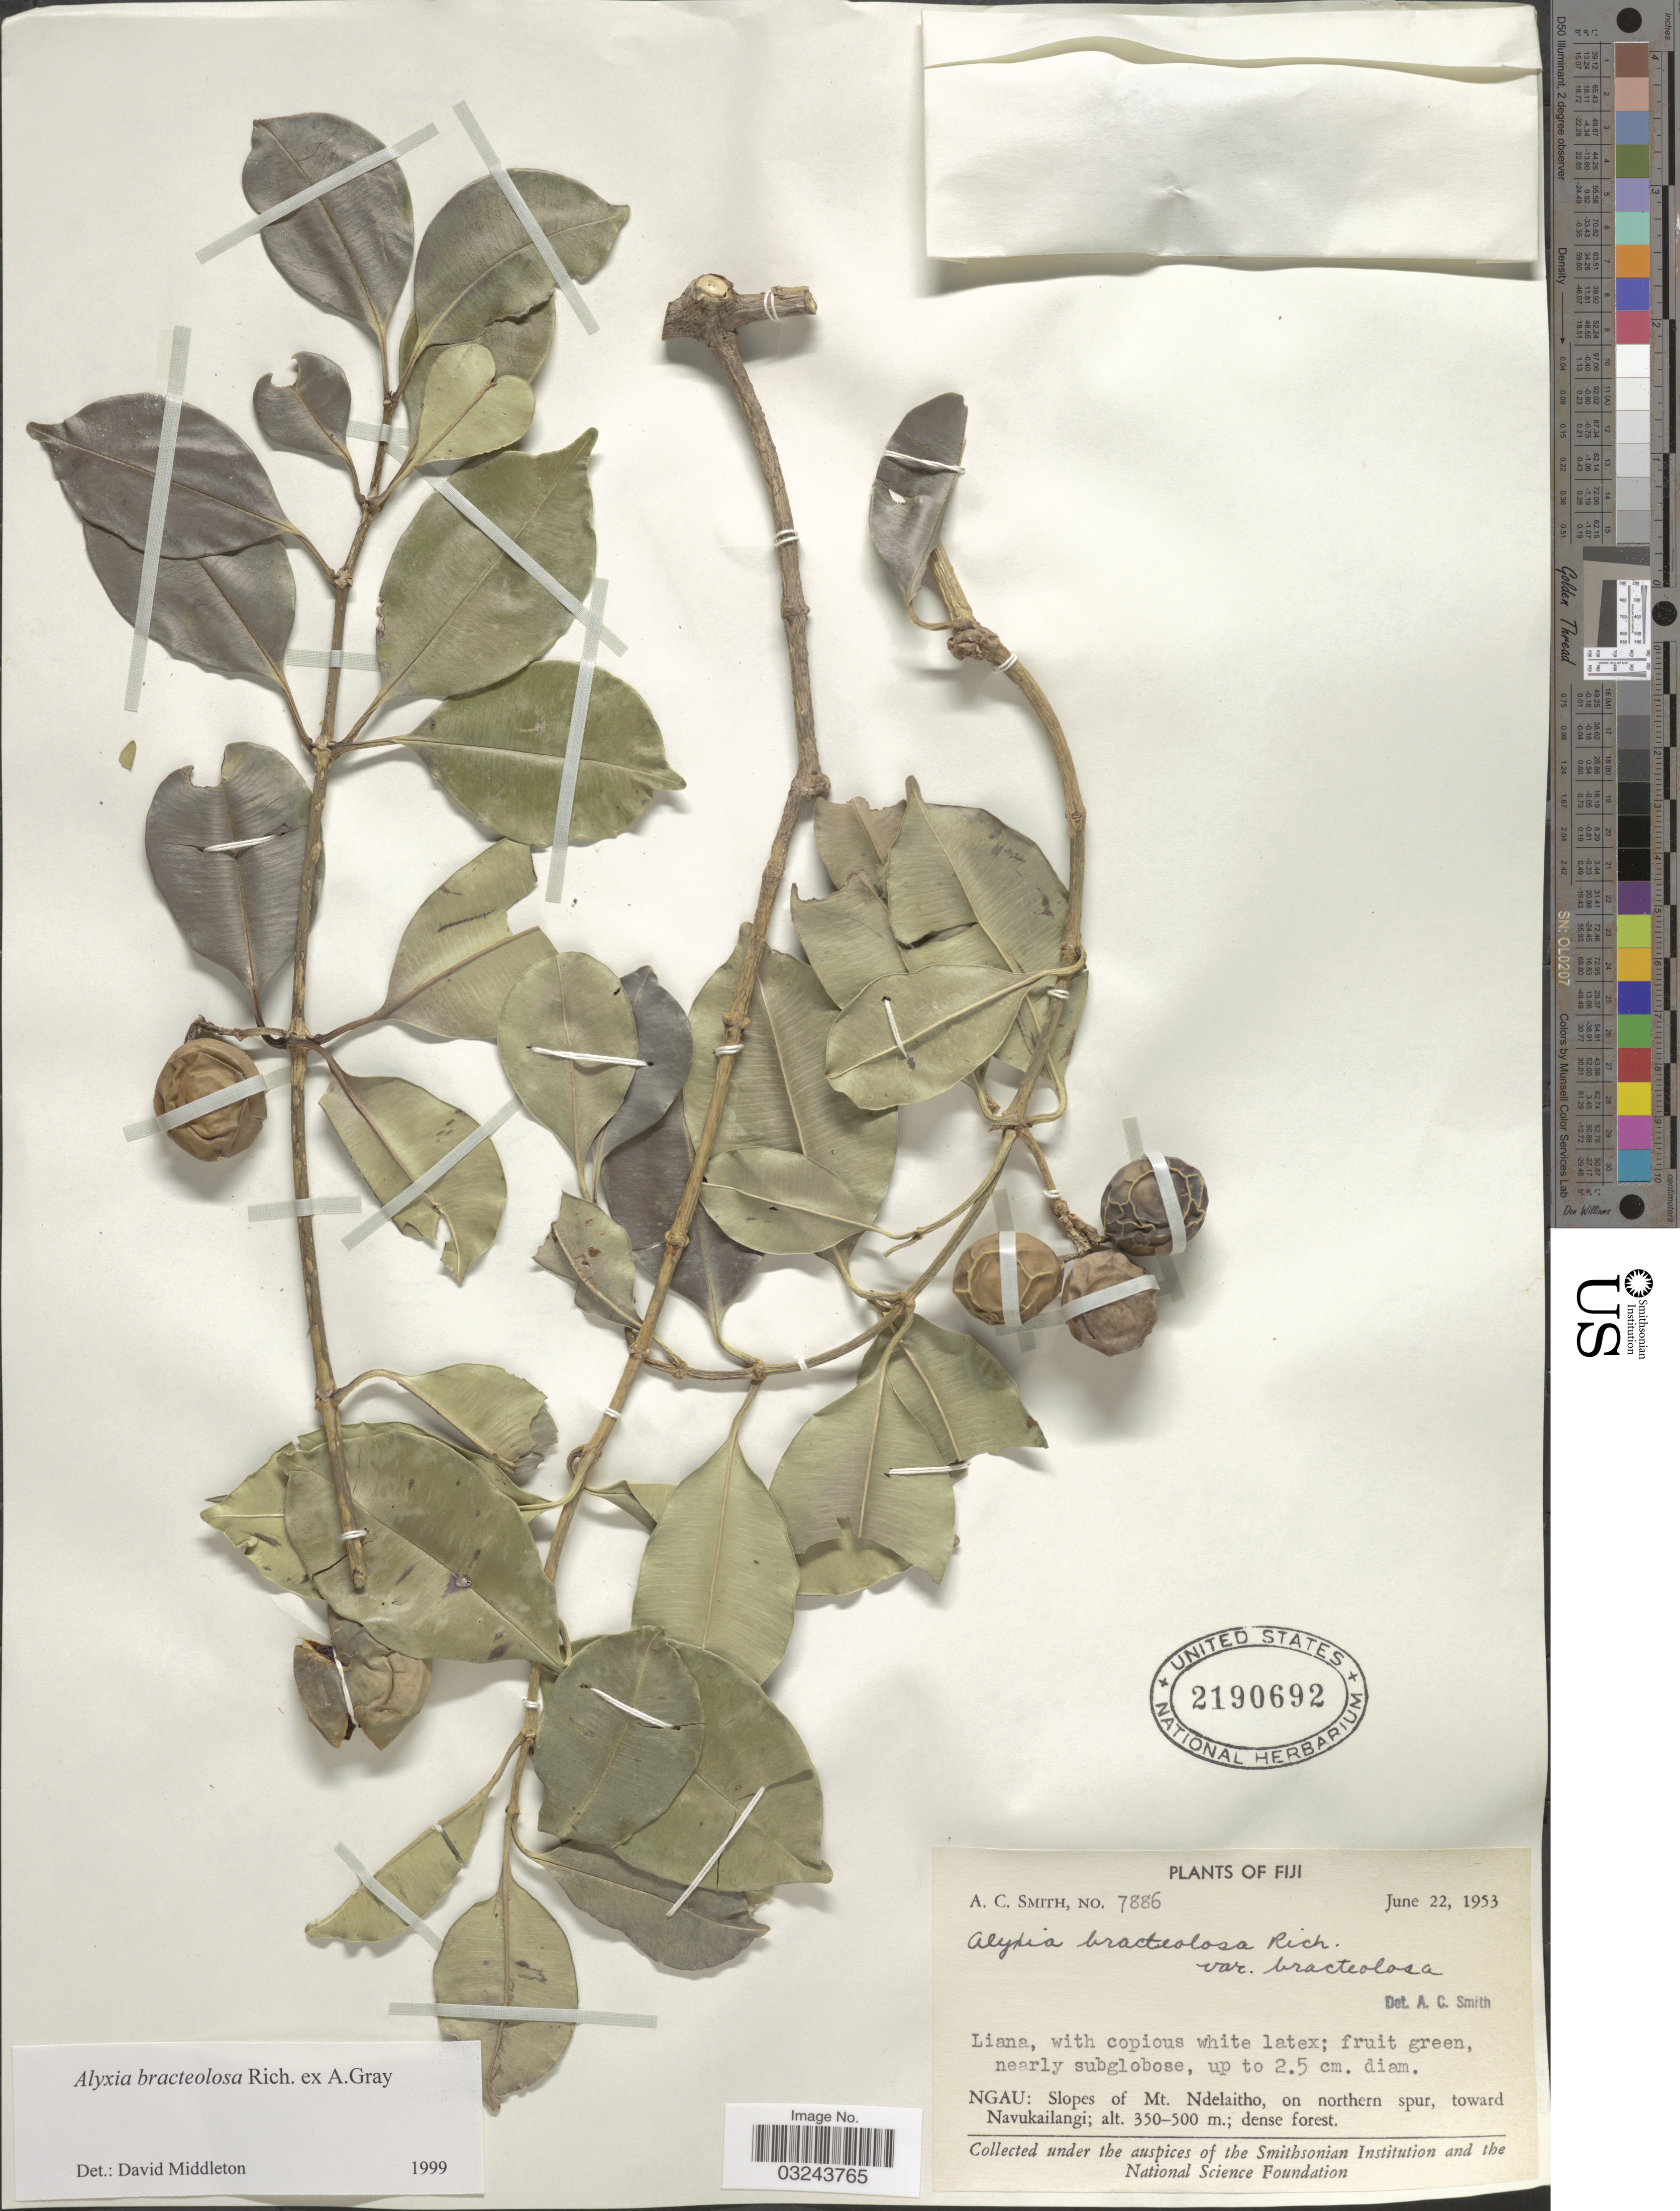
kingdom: Plantae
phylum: Tracheophyta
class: Magnoliopsida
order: Gentianales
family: Apocynaceae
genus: Alyxia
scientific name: Alyxia bracteolosa var. angustifolia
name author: A. Gray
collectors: A. C. Smith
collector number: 7886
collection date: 1953-06-22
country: Fiji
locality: Ngau: Slopes of Mt. Ndelaitho, on northern spur, toward Navukailangi.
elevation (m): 350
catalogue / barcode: US 2190692